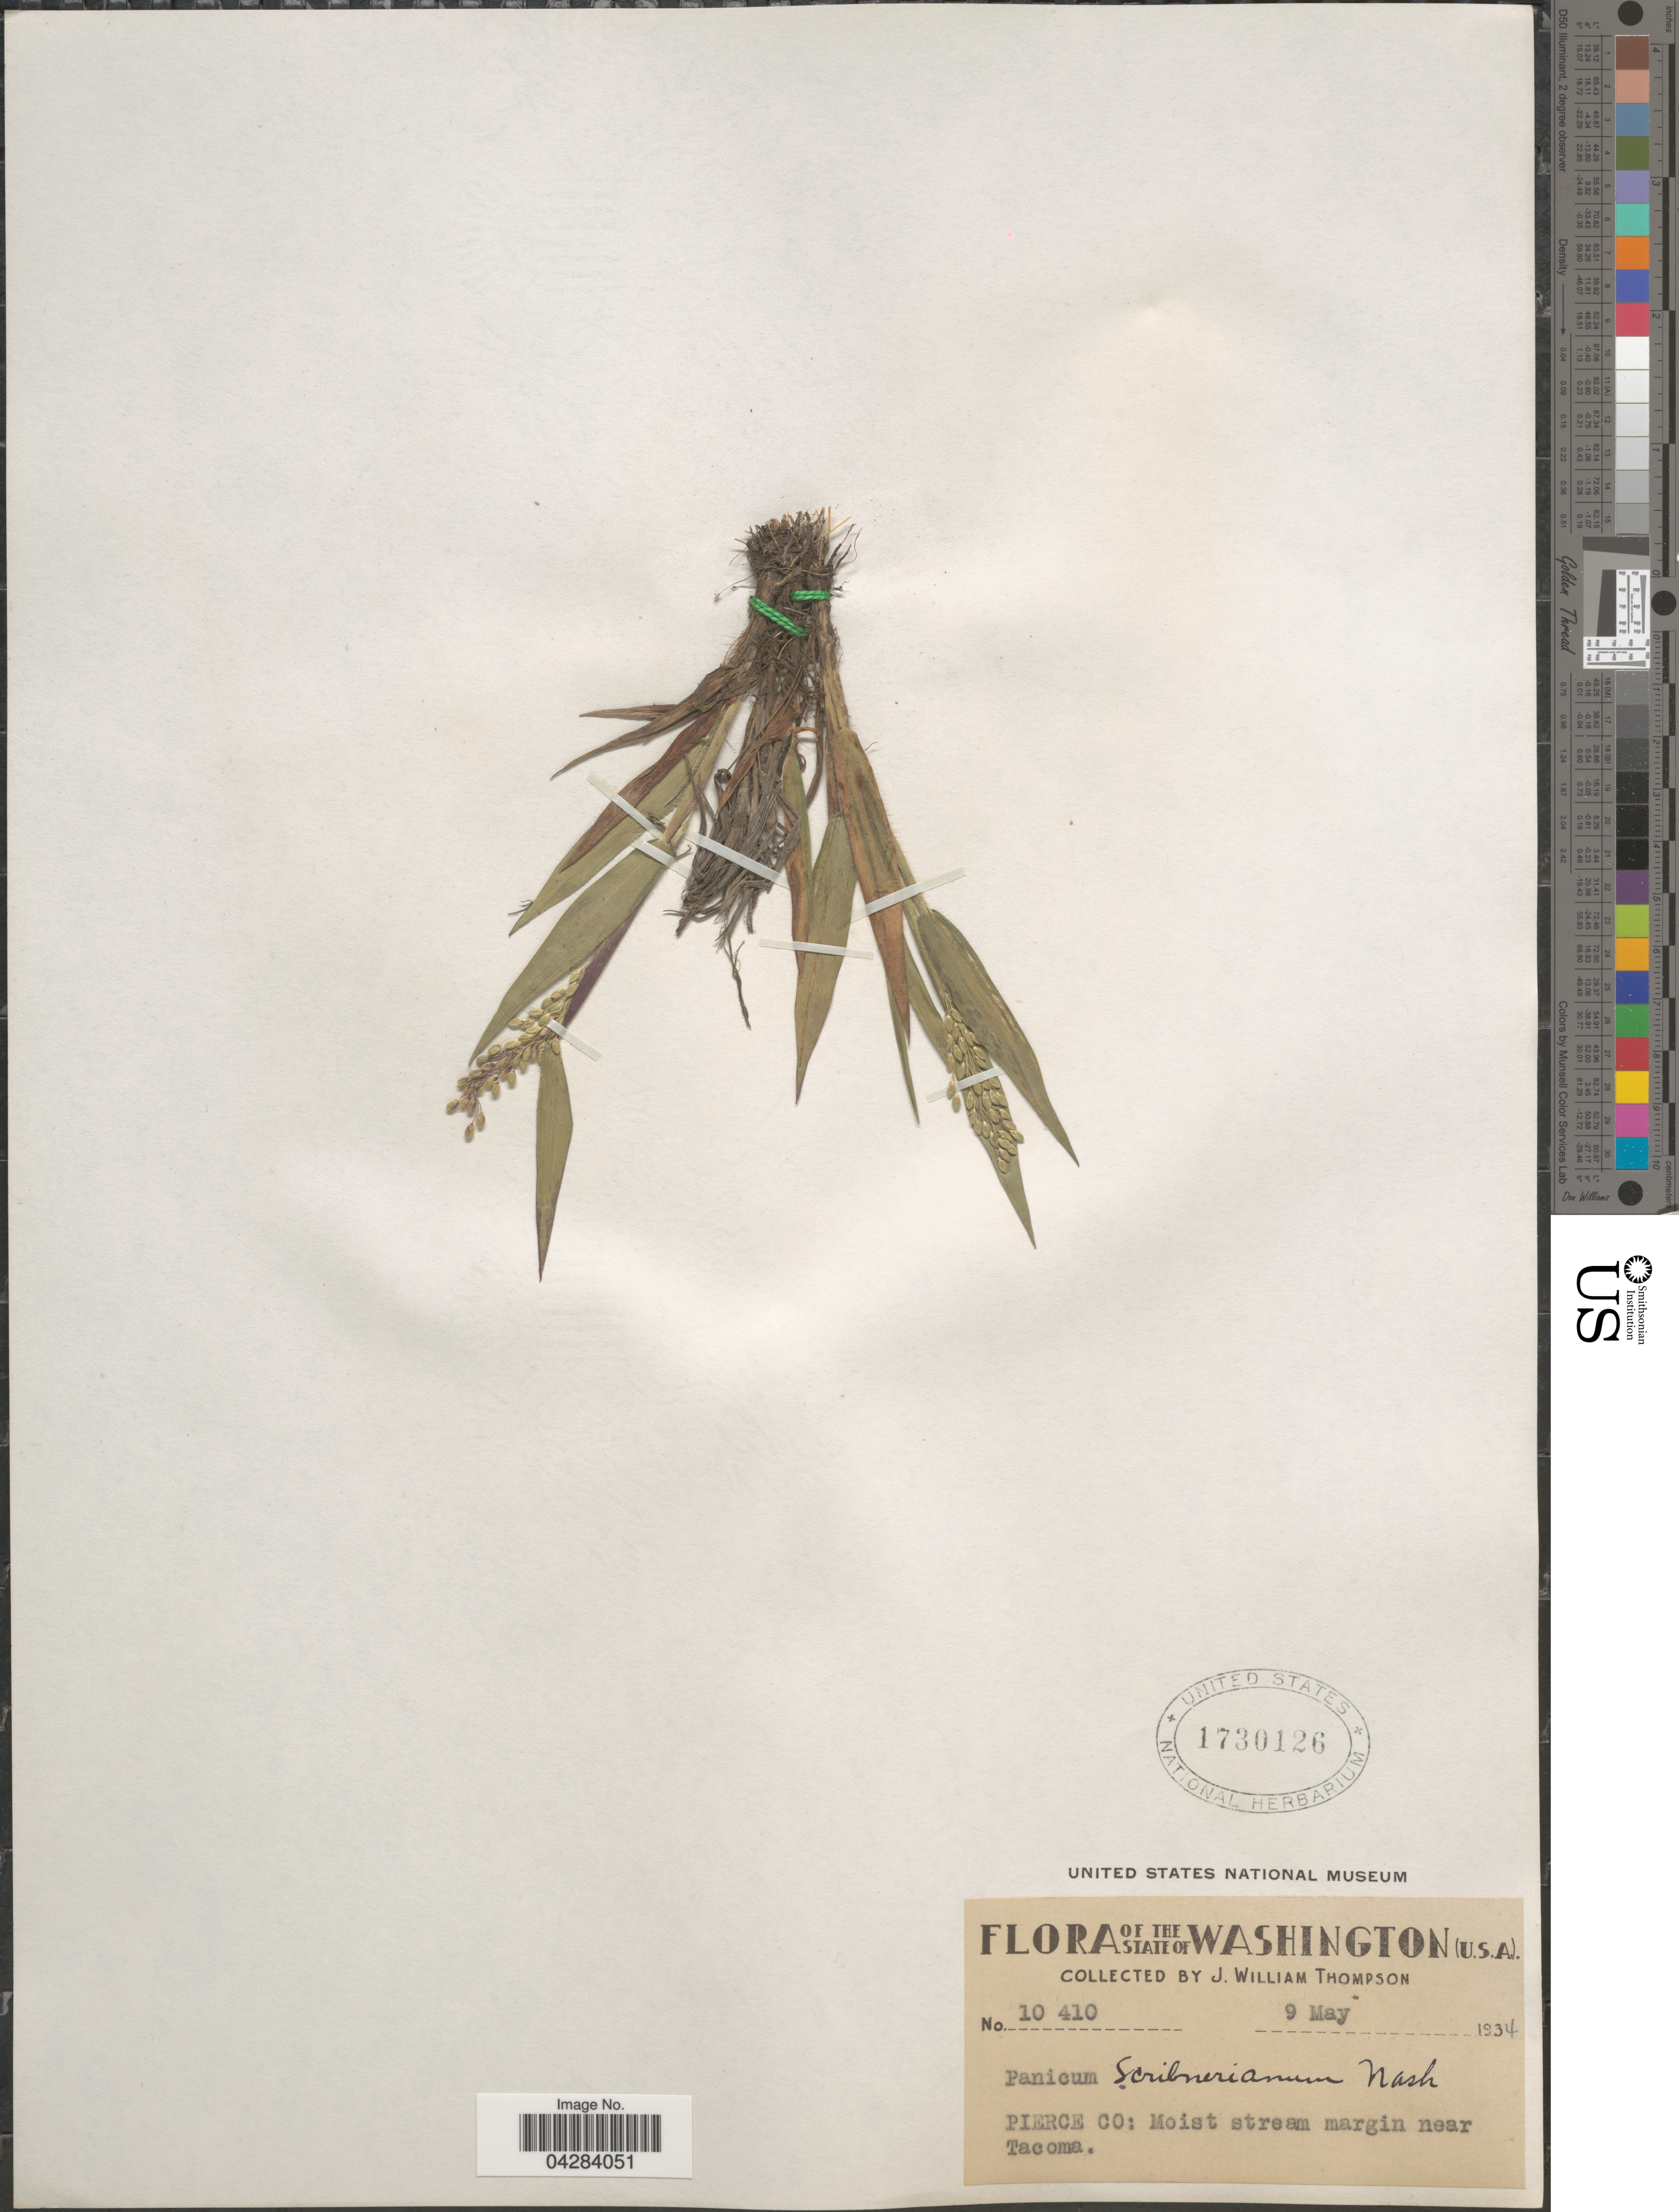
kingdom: Plantae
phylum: Tracheophyta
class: Liliopsida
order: Poales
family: Poaceae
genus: Dichanthelium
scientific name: Dichanthelium oligosanthes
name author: (Schult.) Gould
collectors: J. W. Thompson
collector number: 10410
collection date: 1934-05-09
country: United States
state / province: Washington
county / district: Pierce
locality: Pierce Co: Moist stream margin near Tacoma.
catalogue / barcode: US 1730126